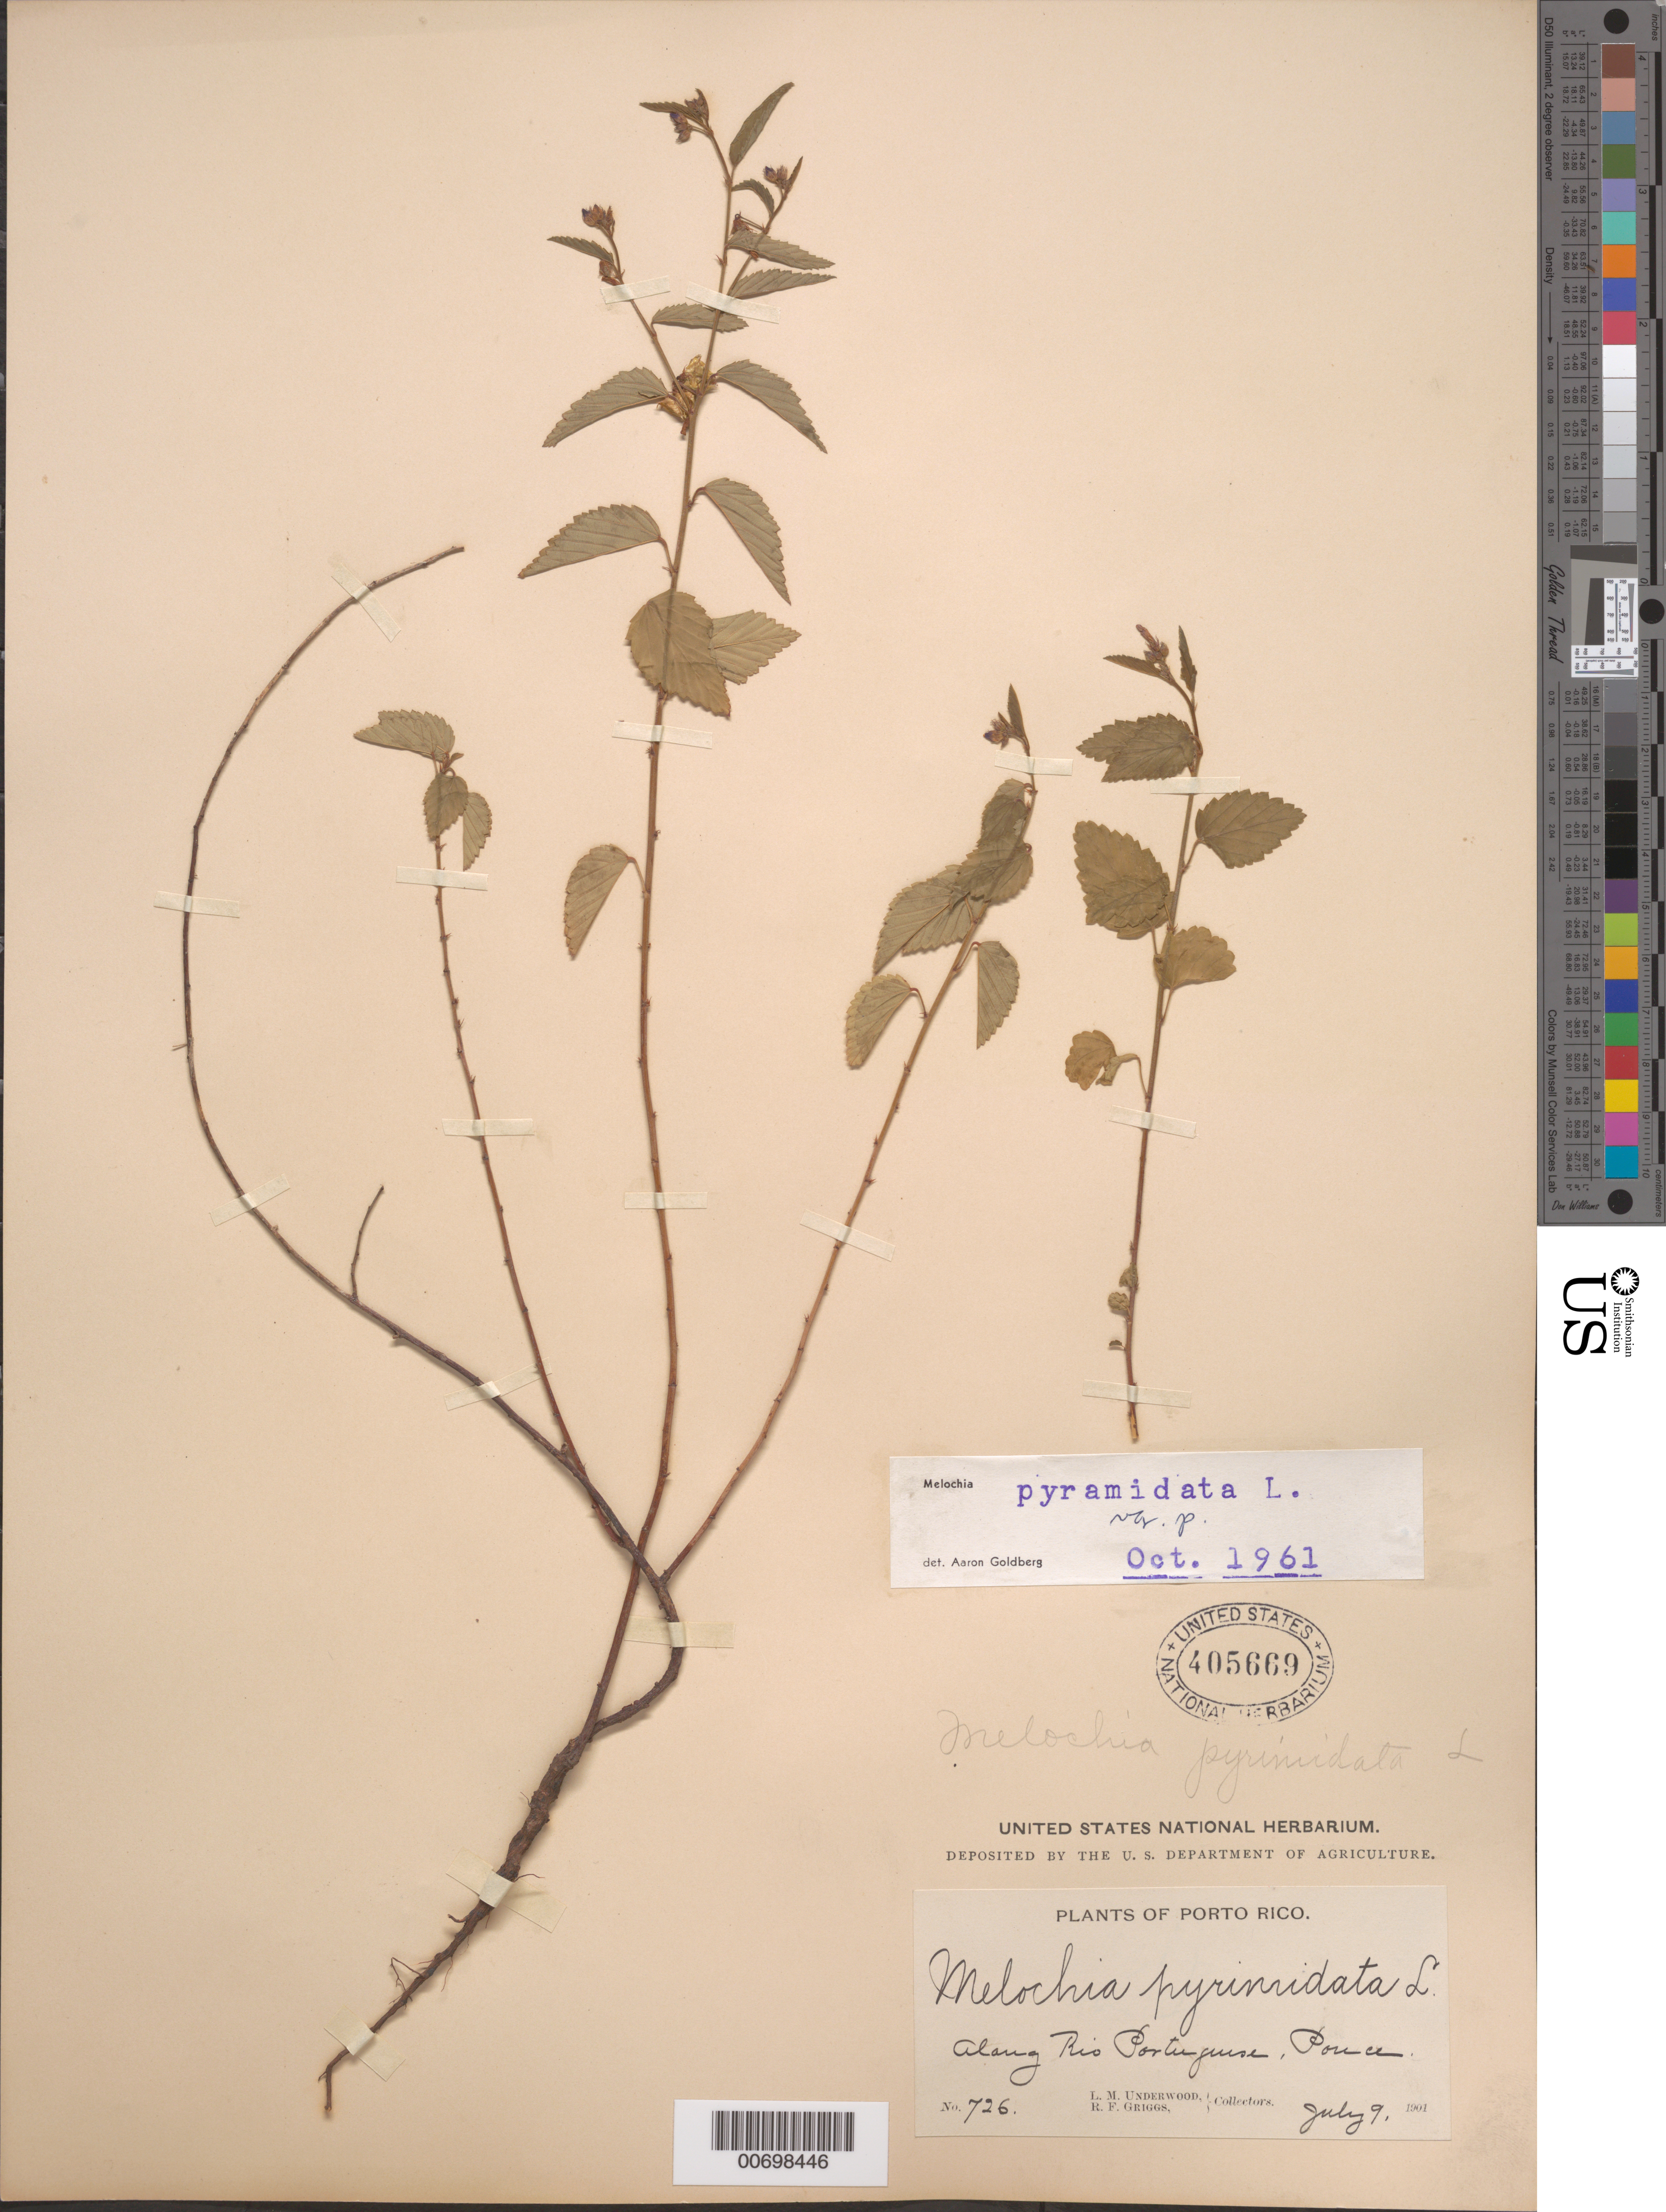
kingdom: Plantae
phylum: Tracheophyta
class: Magnoliopsida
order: Malvales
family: Malvaceae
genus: Melochia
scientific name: Melochia pyramidata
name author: L.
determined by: Goldberg, Aaron, (US), NMNH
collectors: L. M. Underwood & R. F. Griggs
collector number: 726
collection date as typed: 09 Jul 1901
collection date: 1901-07-09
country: Puerto Rico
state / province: Ponce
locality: Rio Portuguese, along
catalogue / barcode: US 405669